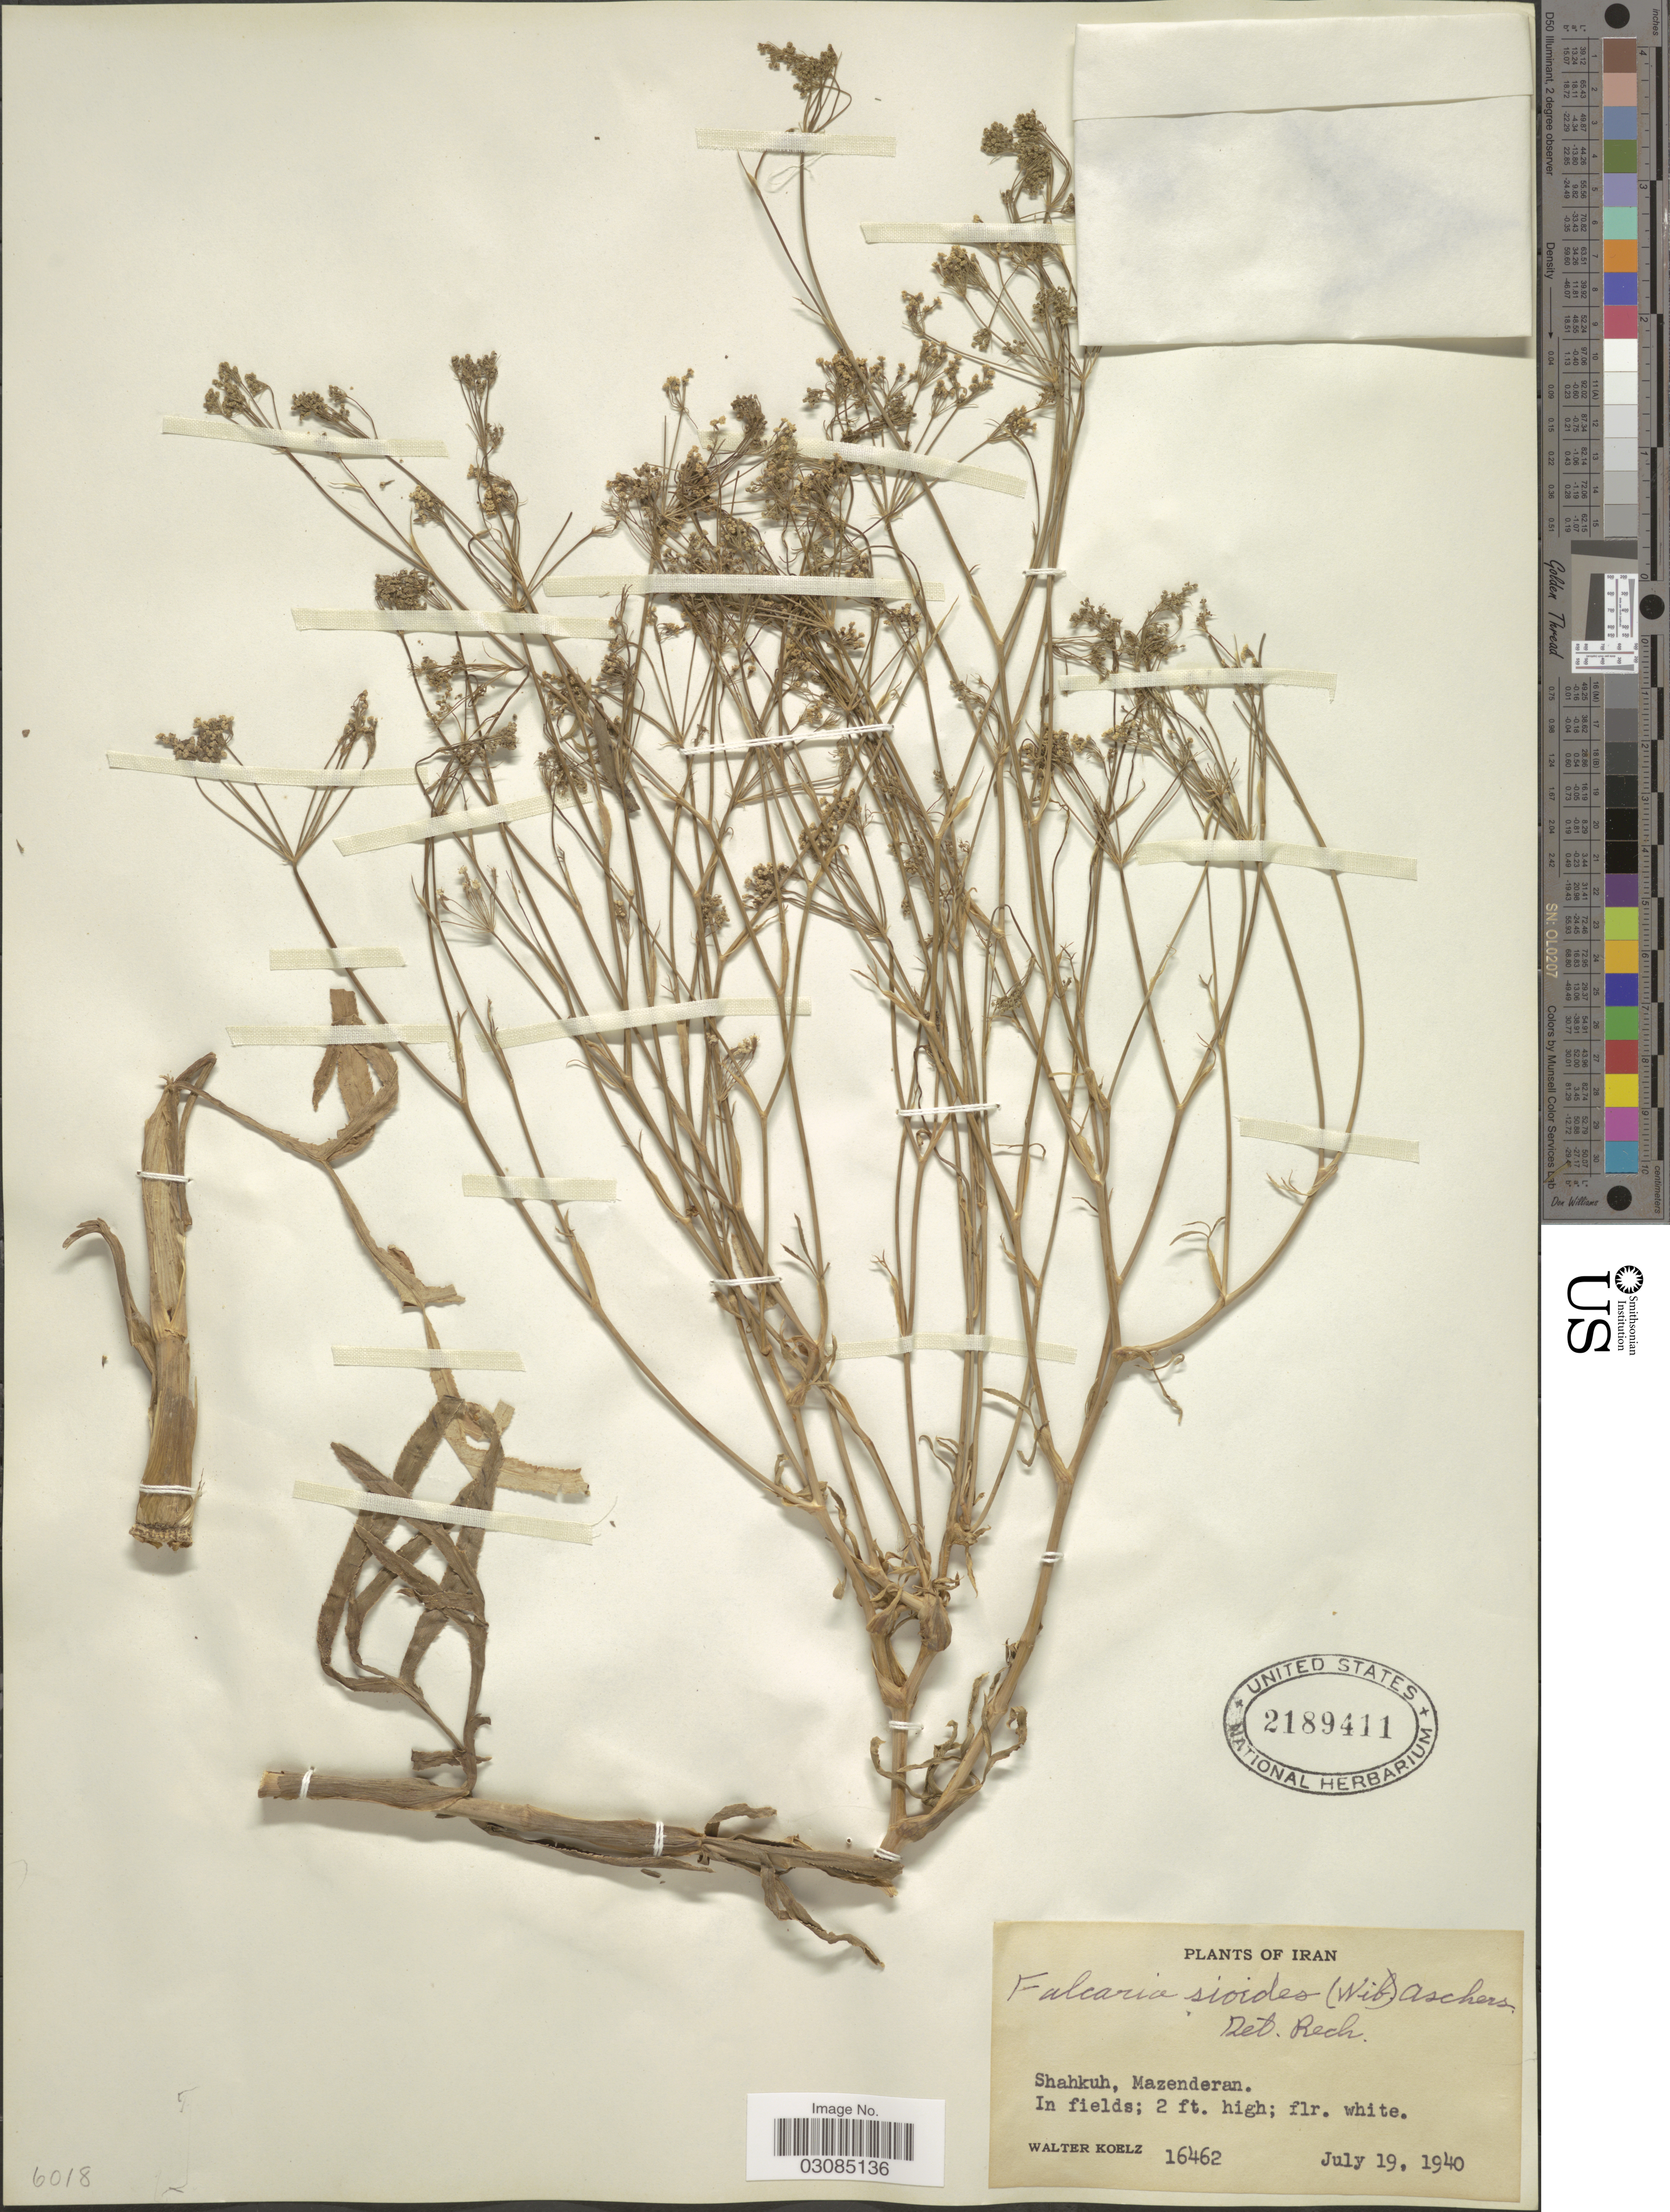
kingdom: Plantae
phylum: Tracheophyta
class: Magnoliopsida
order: Apiales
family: Apiaceae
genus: Falcaria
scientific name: Falcaria sioides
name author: (Wibel) Asch.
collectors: W. N. Koelz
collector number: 16462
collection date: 1940-07-19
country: Iran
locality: Shahkuh, Mazenderan.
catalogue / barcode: US 2189411